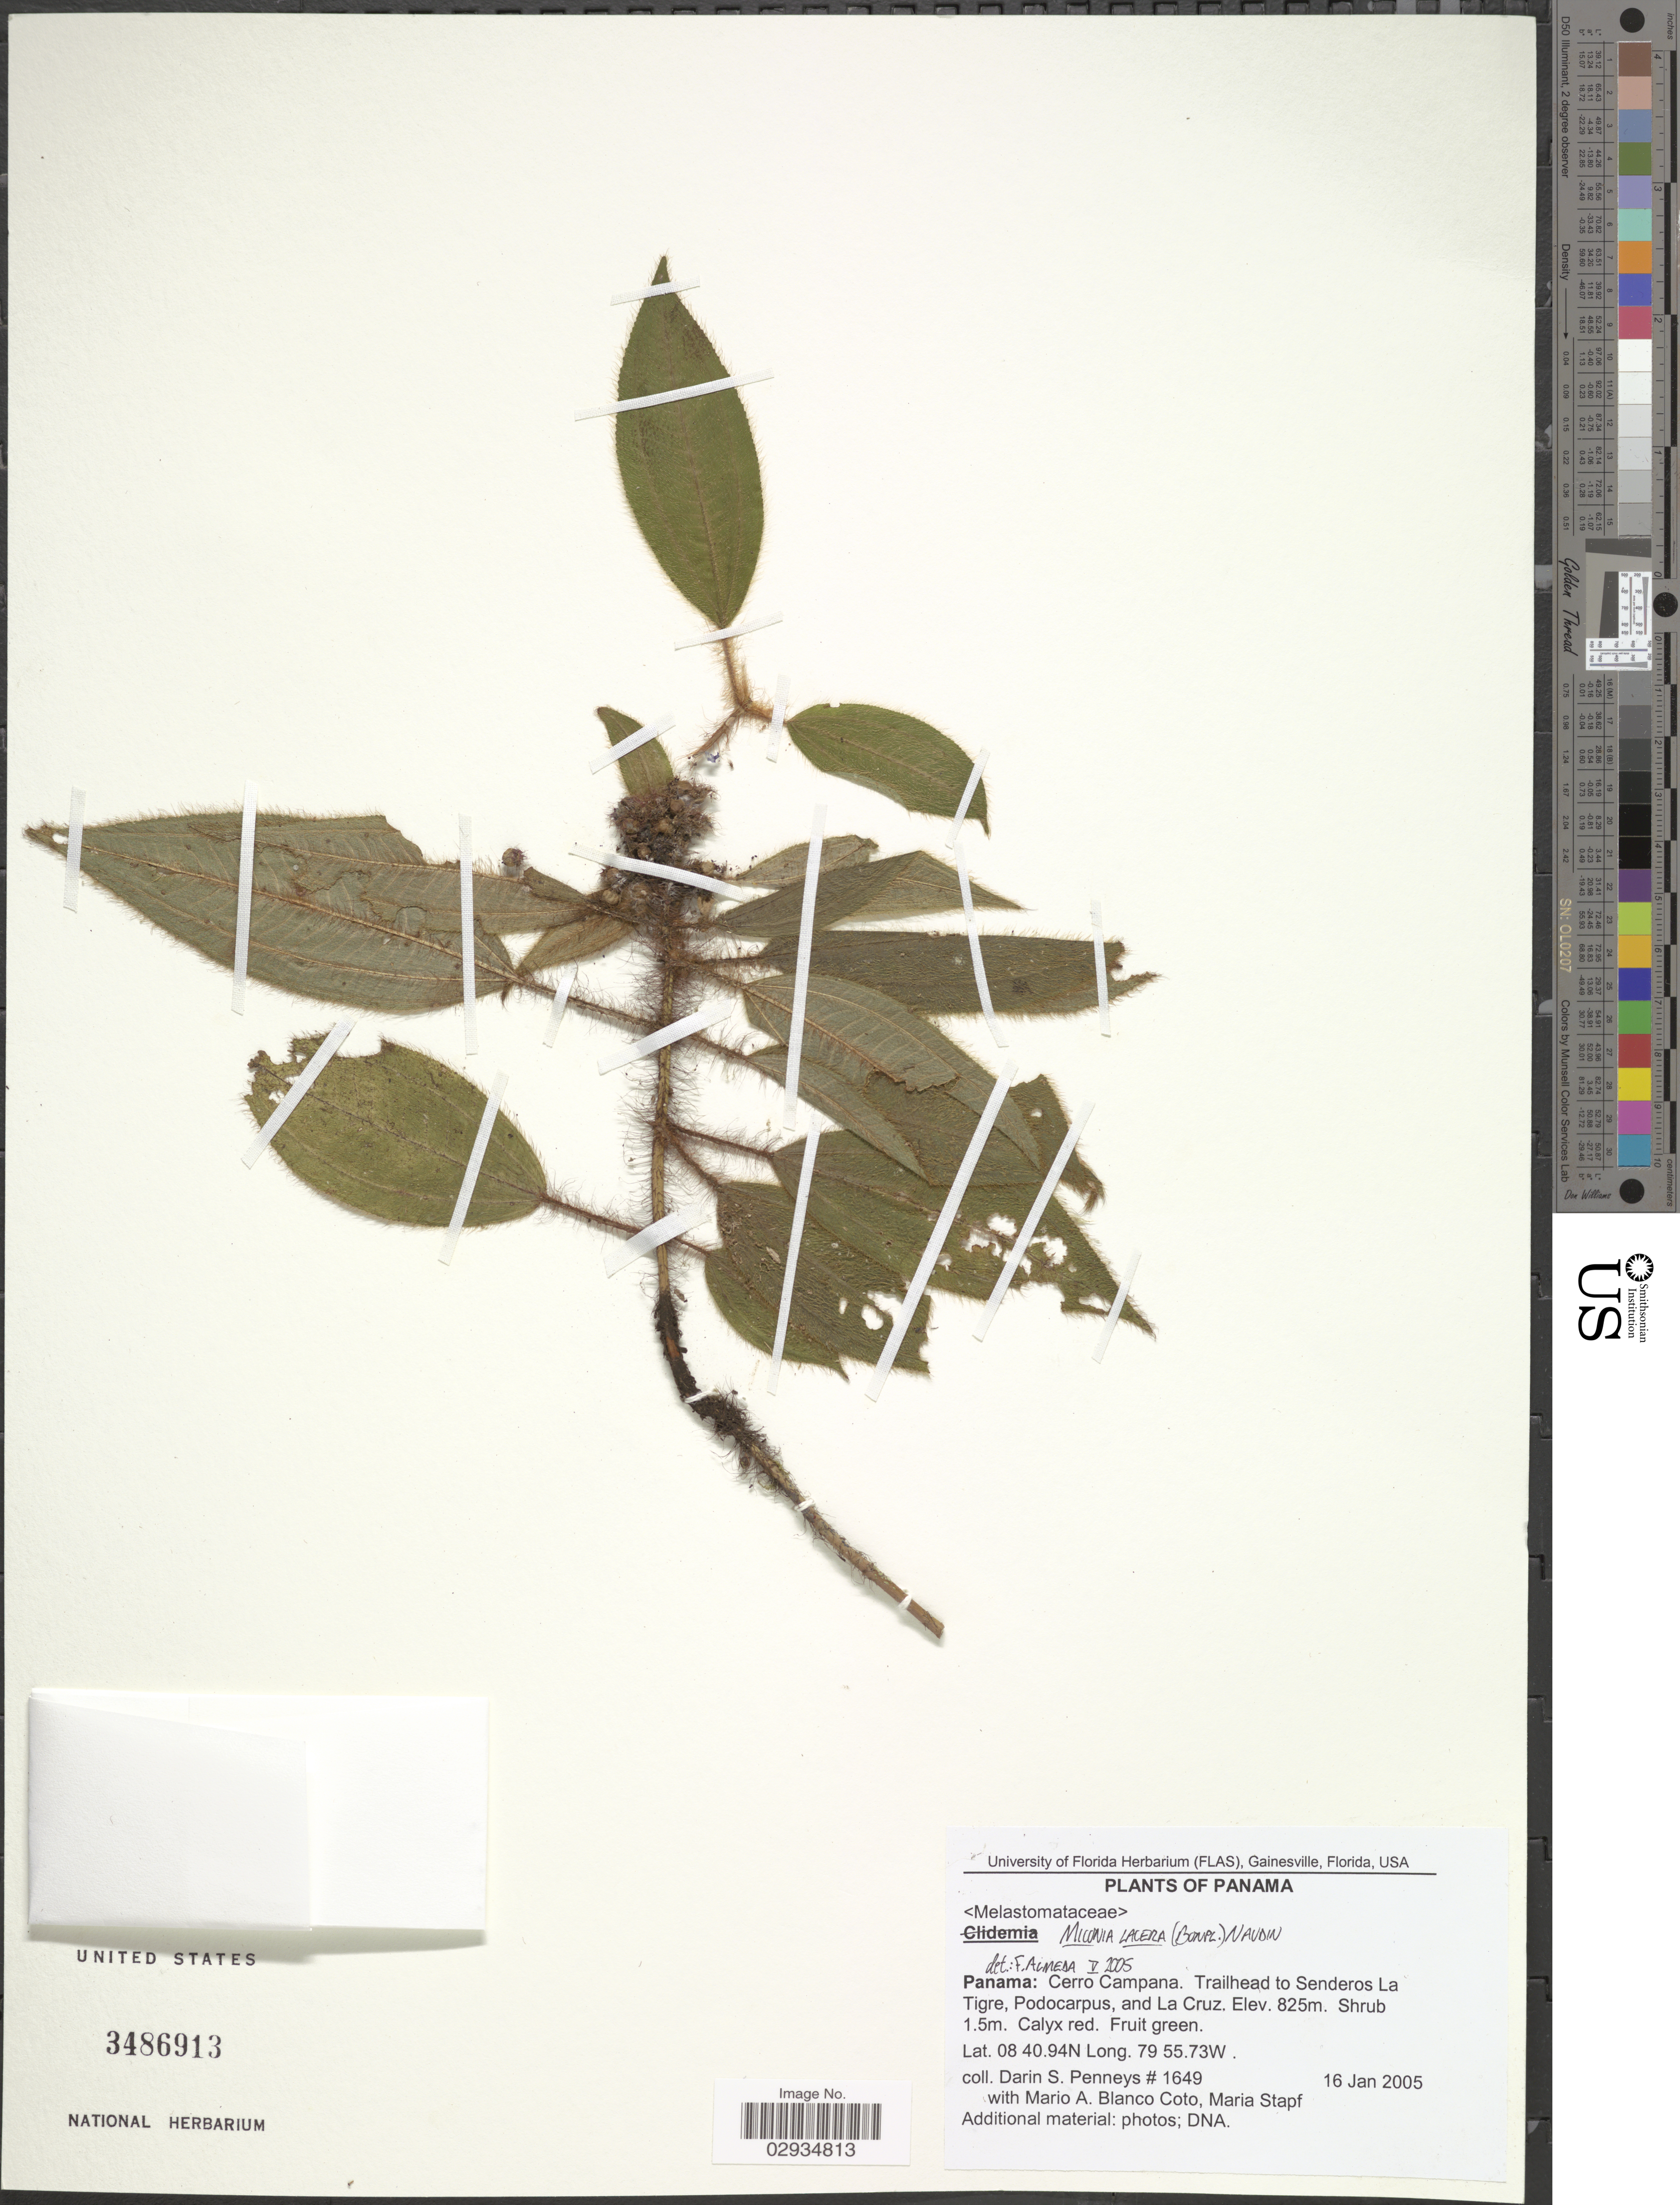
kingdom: Plantae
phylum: Tracheophyta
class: Magnoliopsida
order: Myrtales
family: Melastomataceae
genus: Miconia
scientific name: Miconia lacera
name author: (Bonpl.) Naudin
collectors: D. S. Penneys, M. A. Blanco & M. Stapf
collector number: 1649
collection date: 2005-01-16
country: Panama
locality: Cerro Campana. Trailhead to Senderos La Tigre, Podocarpus, and La Cruz.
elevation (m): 825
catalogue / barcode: US 3486913